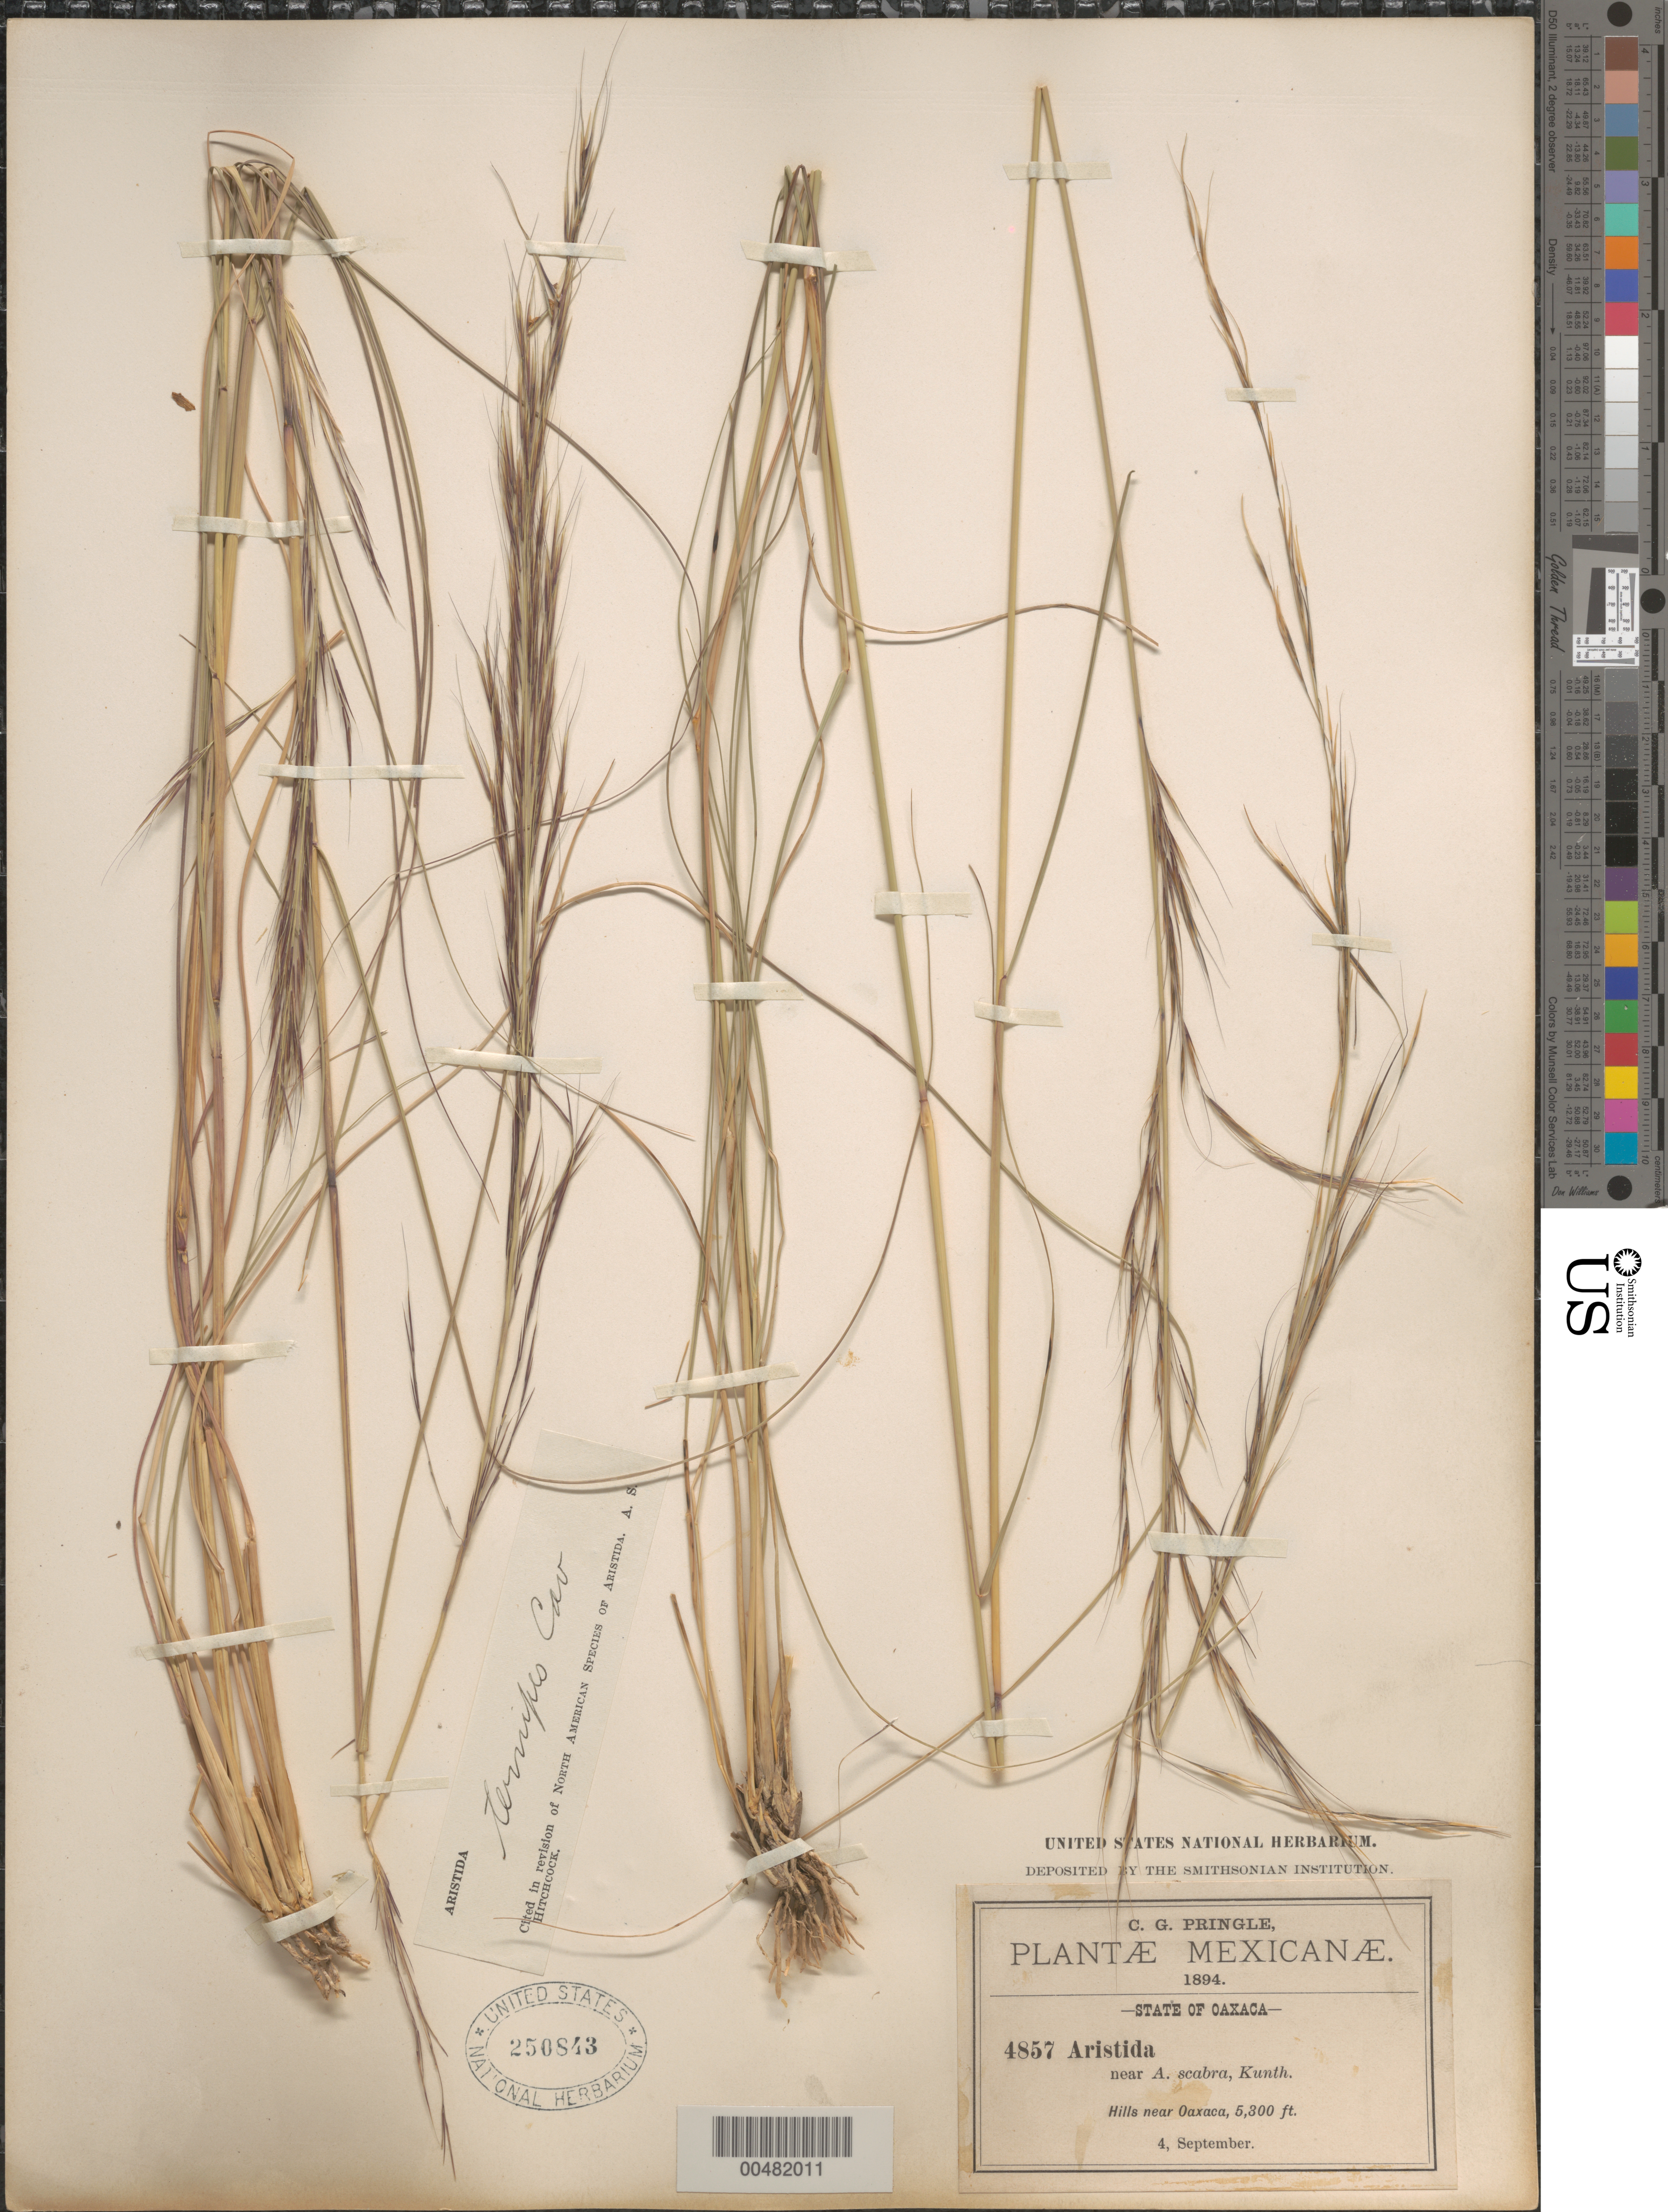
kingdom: Plantae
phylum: Tracheophyta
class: Liliopsida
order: Poales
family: Poaceae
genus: Aristida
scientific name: Aristida ternipes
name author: Cav.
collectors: C. G. Pringle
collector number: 4857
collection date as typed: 4 Sep 1894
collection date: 1894-09-04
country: Mexico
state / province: Oaxaca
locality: Hills near Oaxaca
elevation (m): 1615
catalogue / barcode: US 250843